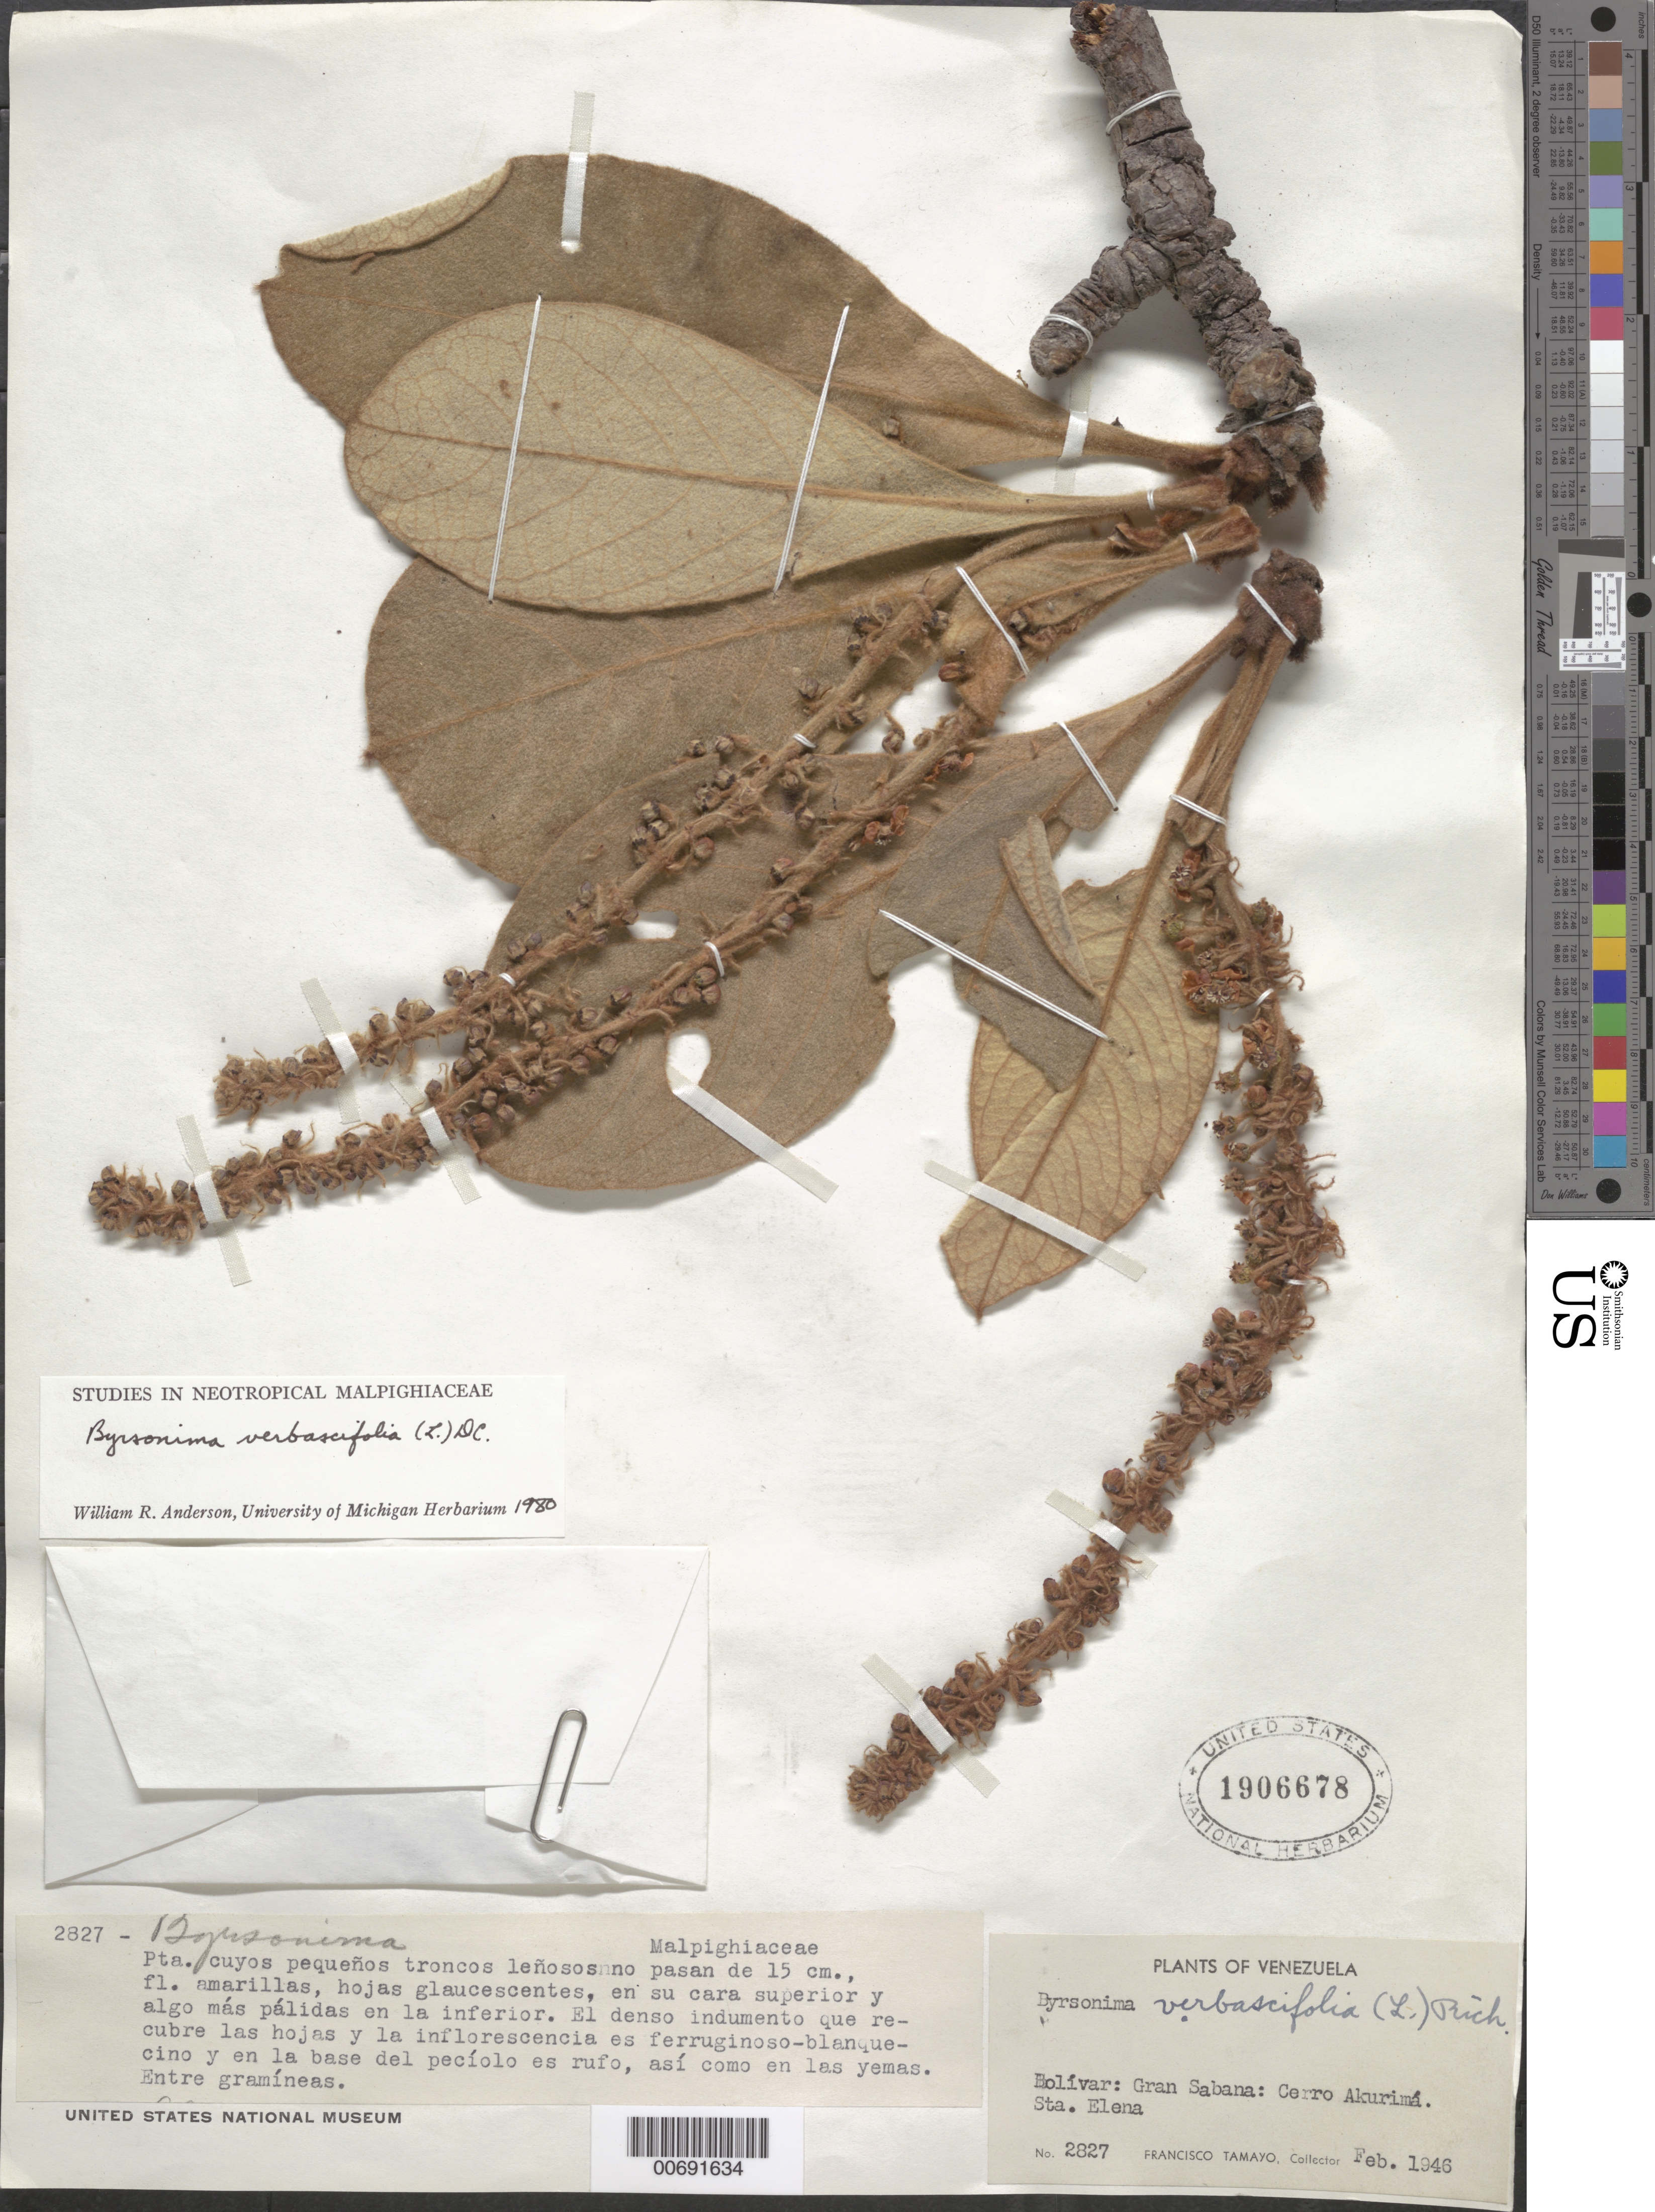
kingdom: Plantae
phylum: Tracheophyta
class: Magnoliopsida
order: Malpighiales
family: Malpighiaceae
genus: Byrsonima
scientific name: Byrsonima verbascifolia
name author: (L.) DC.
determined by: Anderson, W. R., (MICH), University of Michigan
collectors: F. Tamayo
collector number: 2827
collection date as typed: Feb-46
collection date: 1946-02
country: Venezuela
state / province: Bolívar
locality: Gran Sabana, Sta. Elena, Cerro de Acurimá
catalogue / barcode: US 1906678